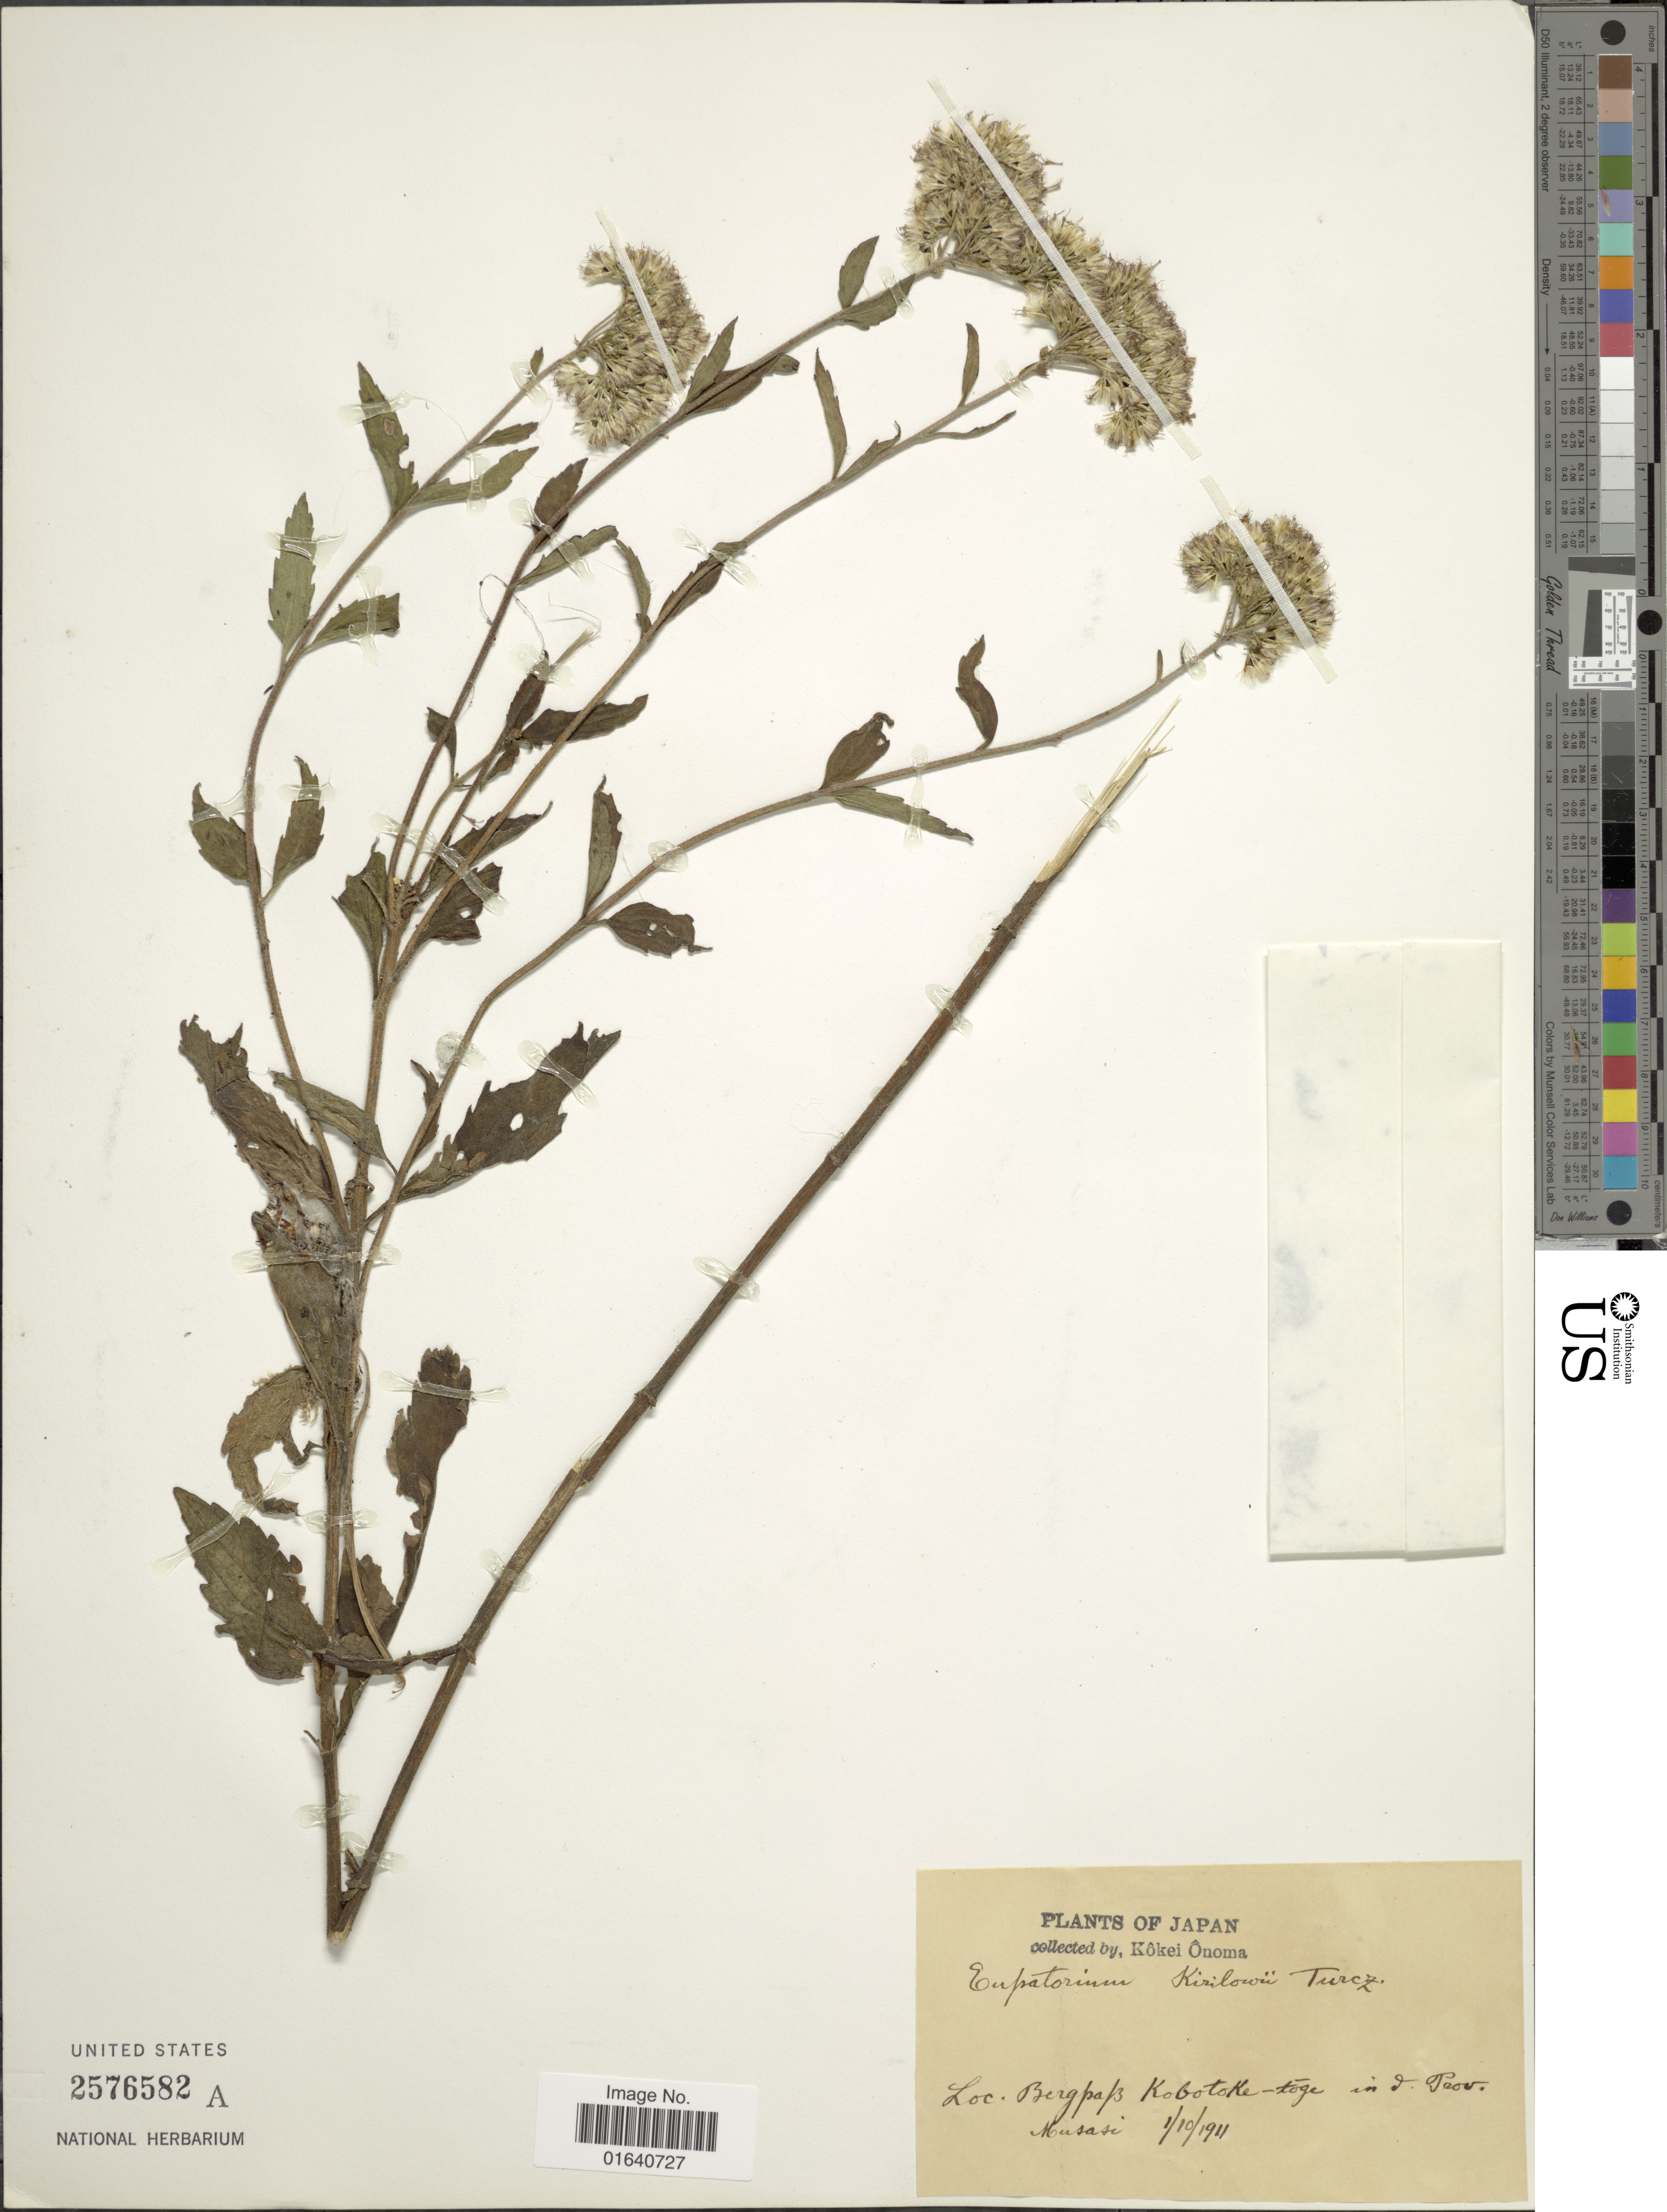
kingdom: Plantae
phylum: Tracheophyta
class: Magnoliopsida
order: Asterales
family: Asteraceae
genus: Eupatorium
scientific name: Eupatorium kirilowii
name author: Turcz.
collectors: K. Onoma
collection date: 1911-10-01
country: Japan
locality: Bergpass Kobotoke-tóge in d. Prov. Musasi.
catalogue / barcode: US 2576582A